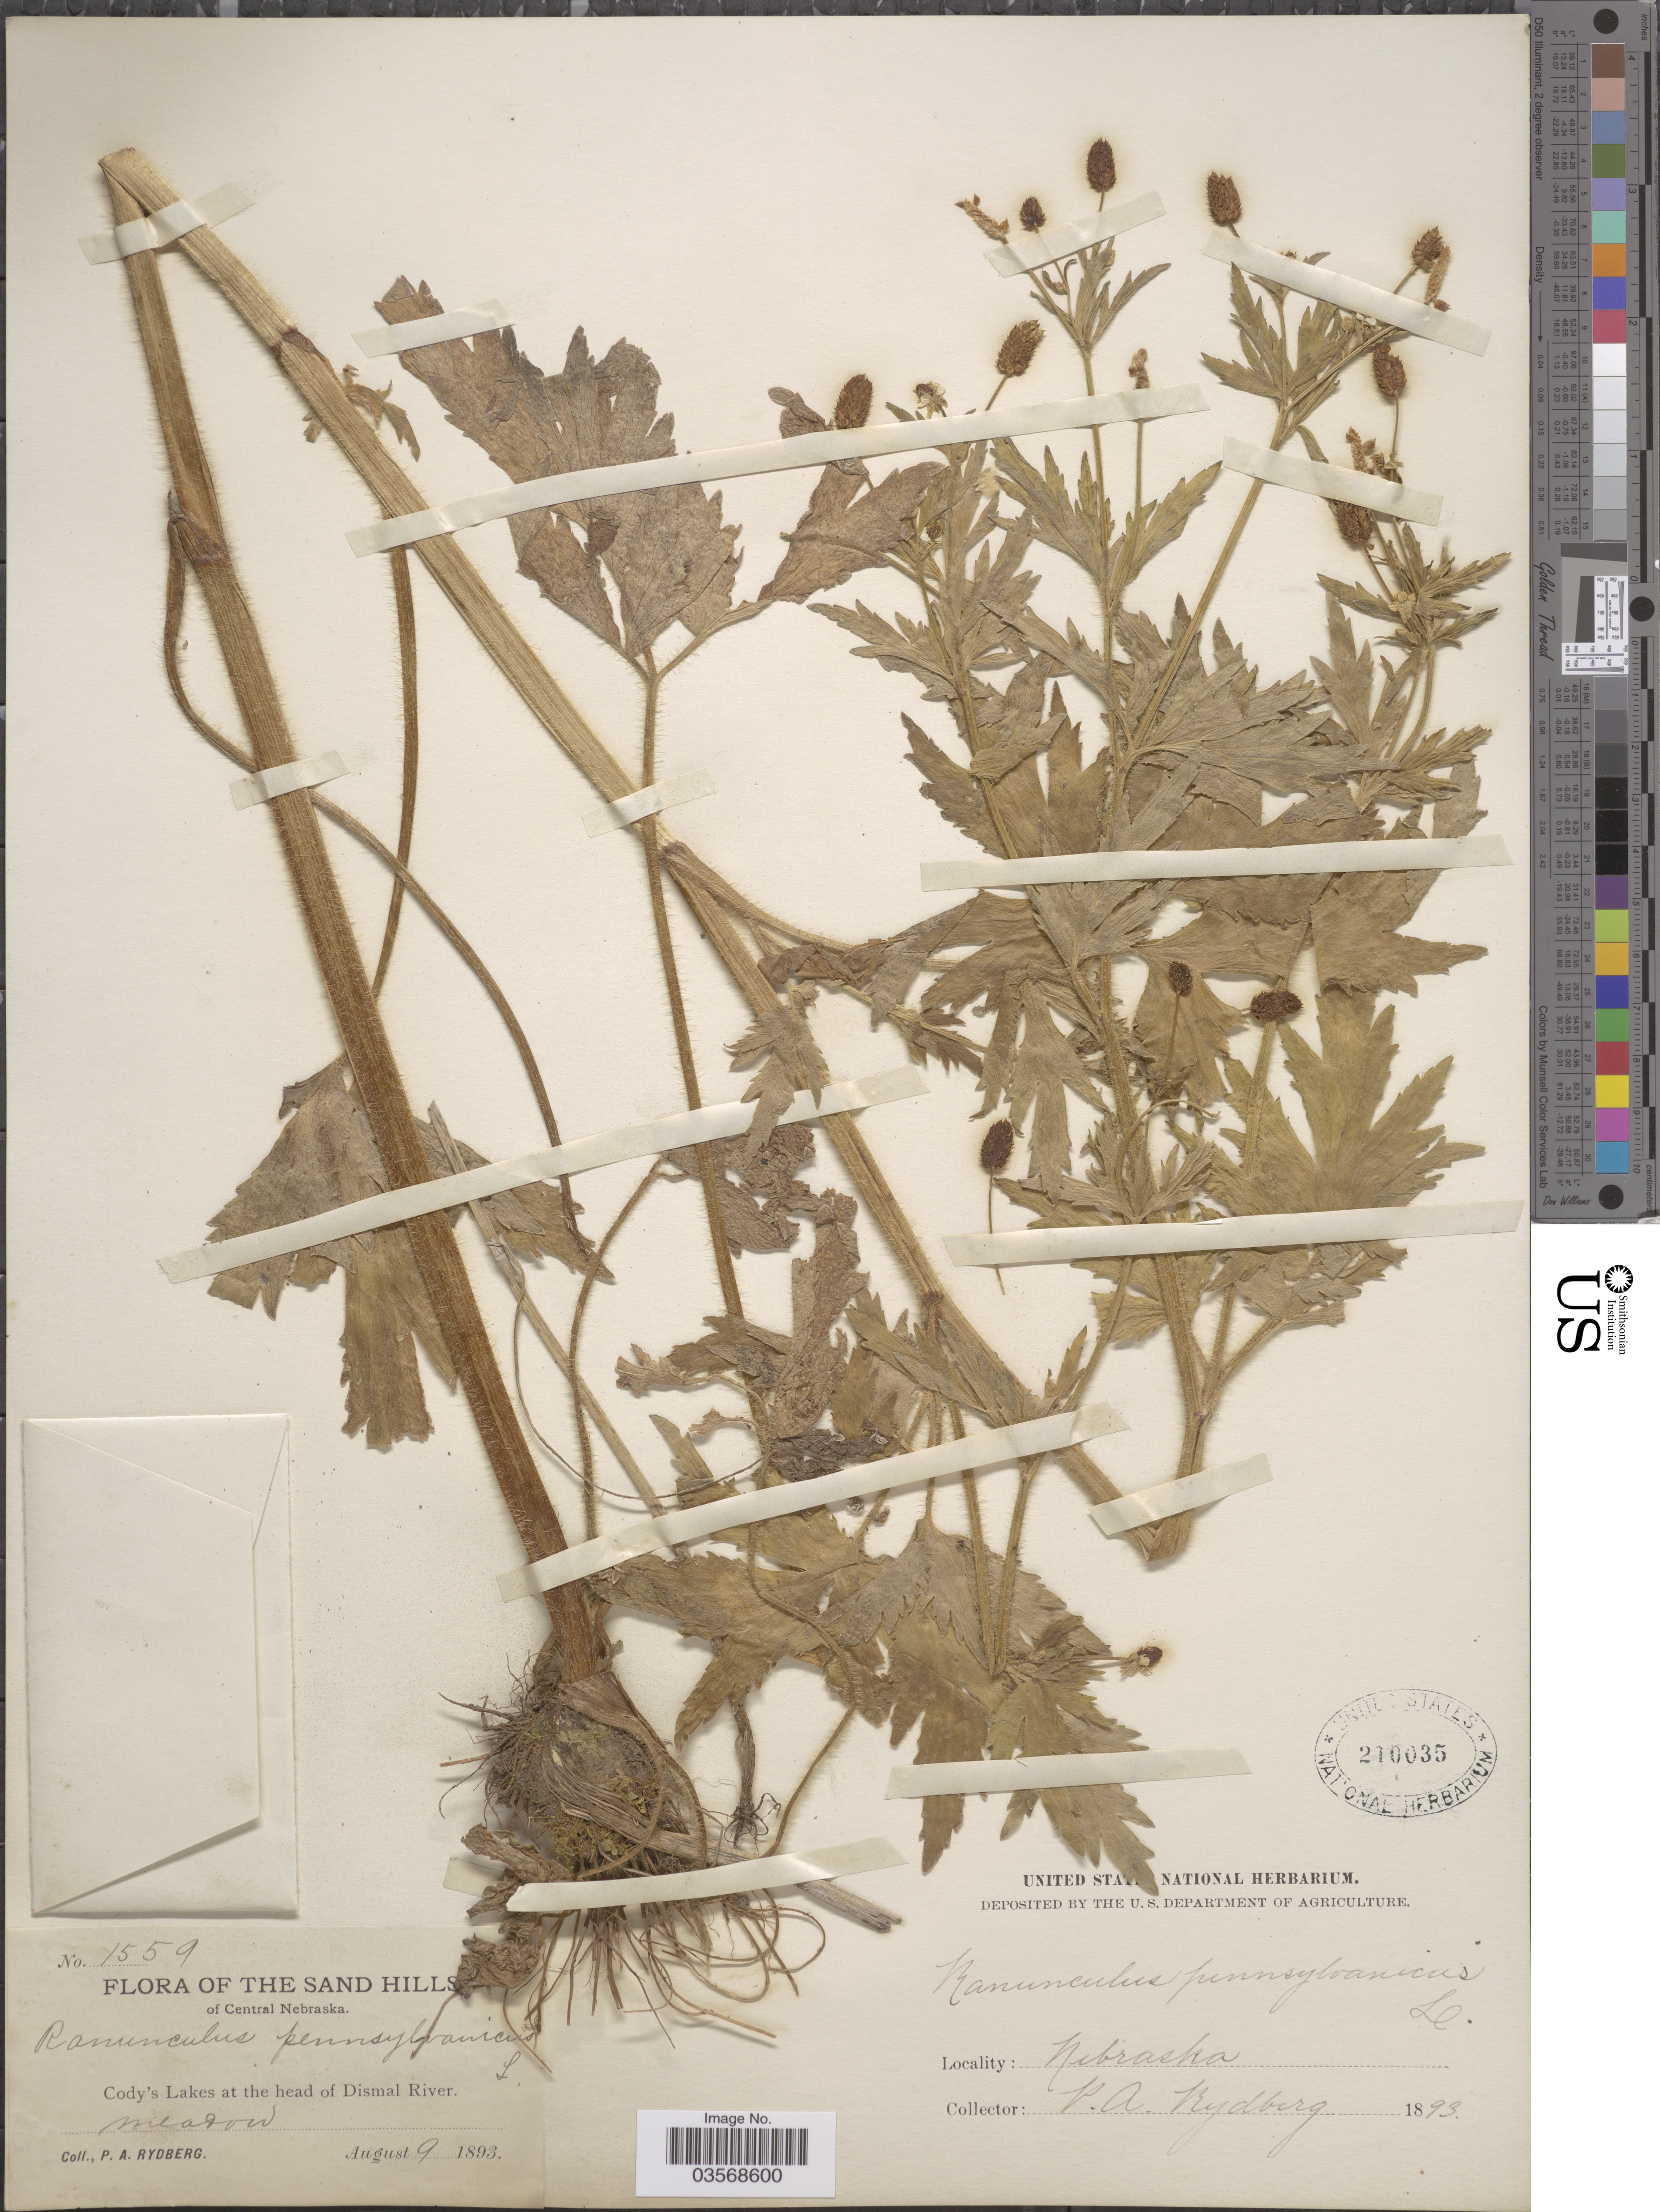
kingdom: Plantae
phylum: Tracheophyta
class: Magnoliopsida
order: Ranunculales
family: Ranunculaceae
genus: Ranunculus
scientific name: Ranunculus pensylvanicus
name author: L. f.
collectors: P. A. Rydberg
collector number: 1559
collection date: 1893-08-09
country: United States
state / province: Nebraska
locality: The Sand Hills of Central Nebraska. Cody's Lakes at the head of Dismal River.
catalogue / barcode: US 210035